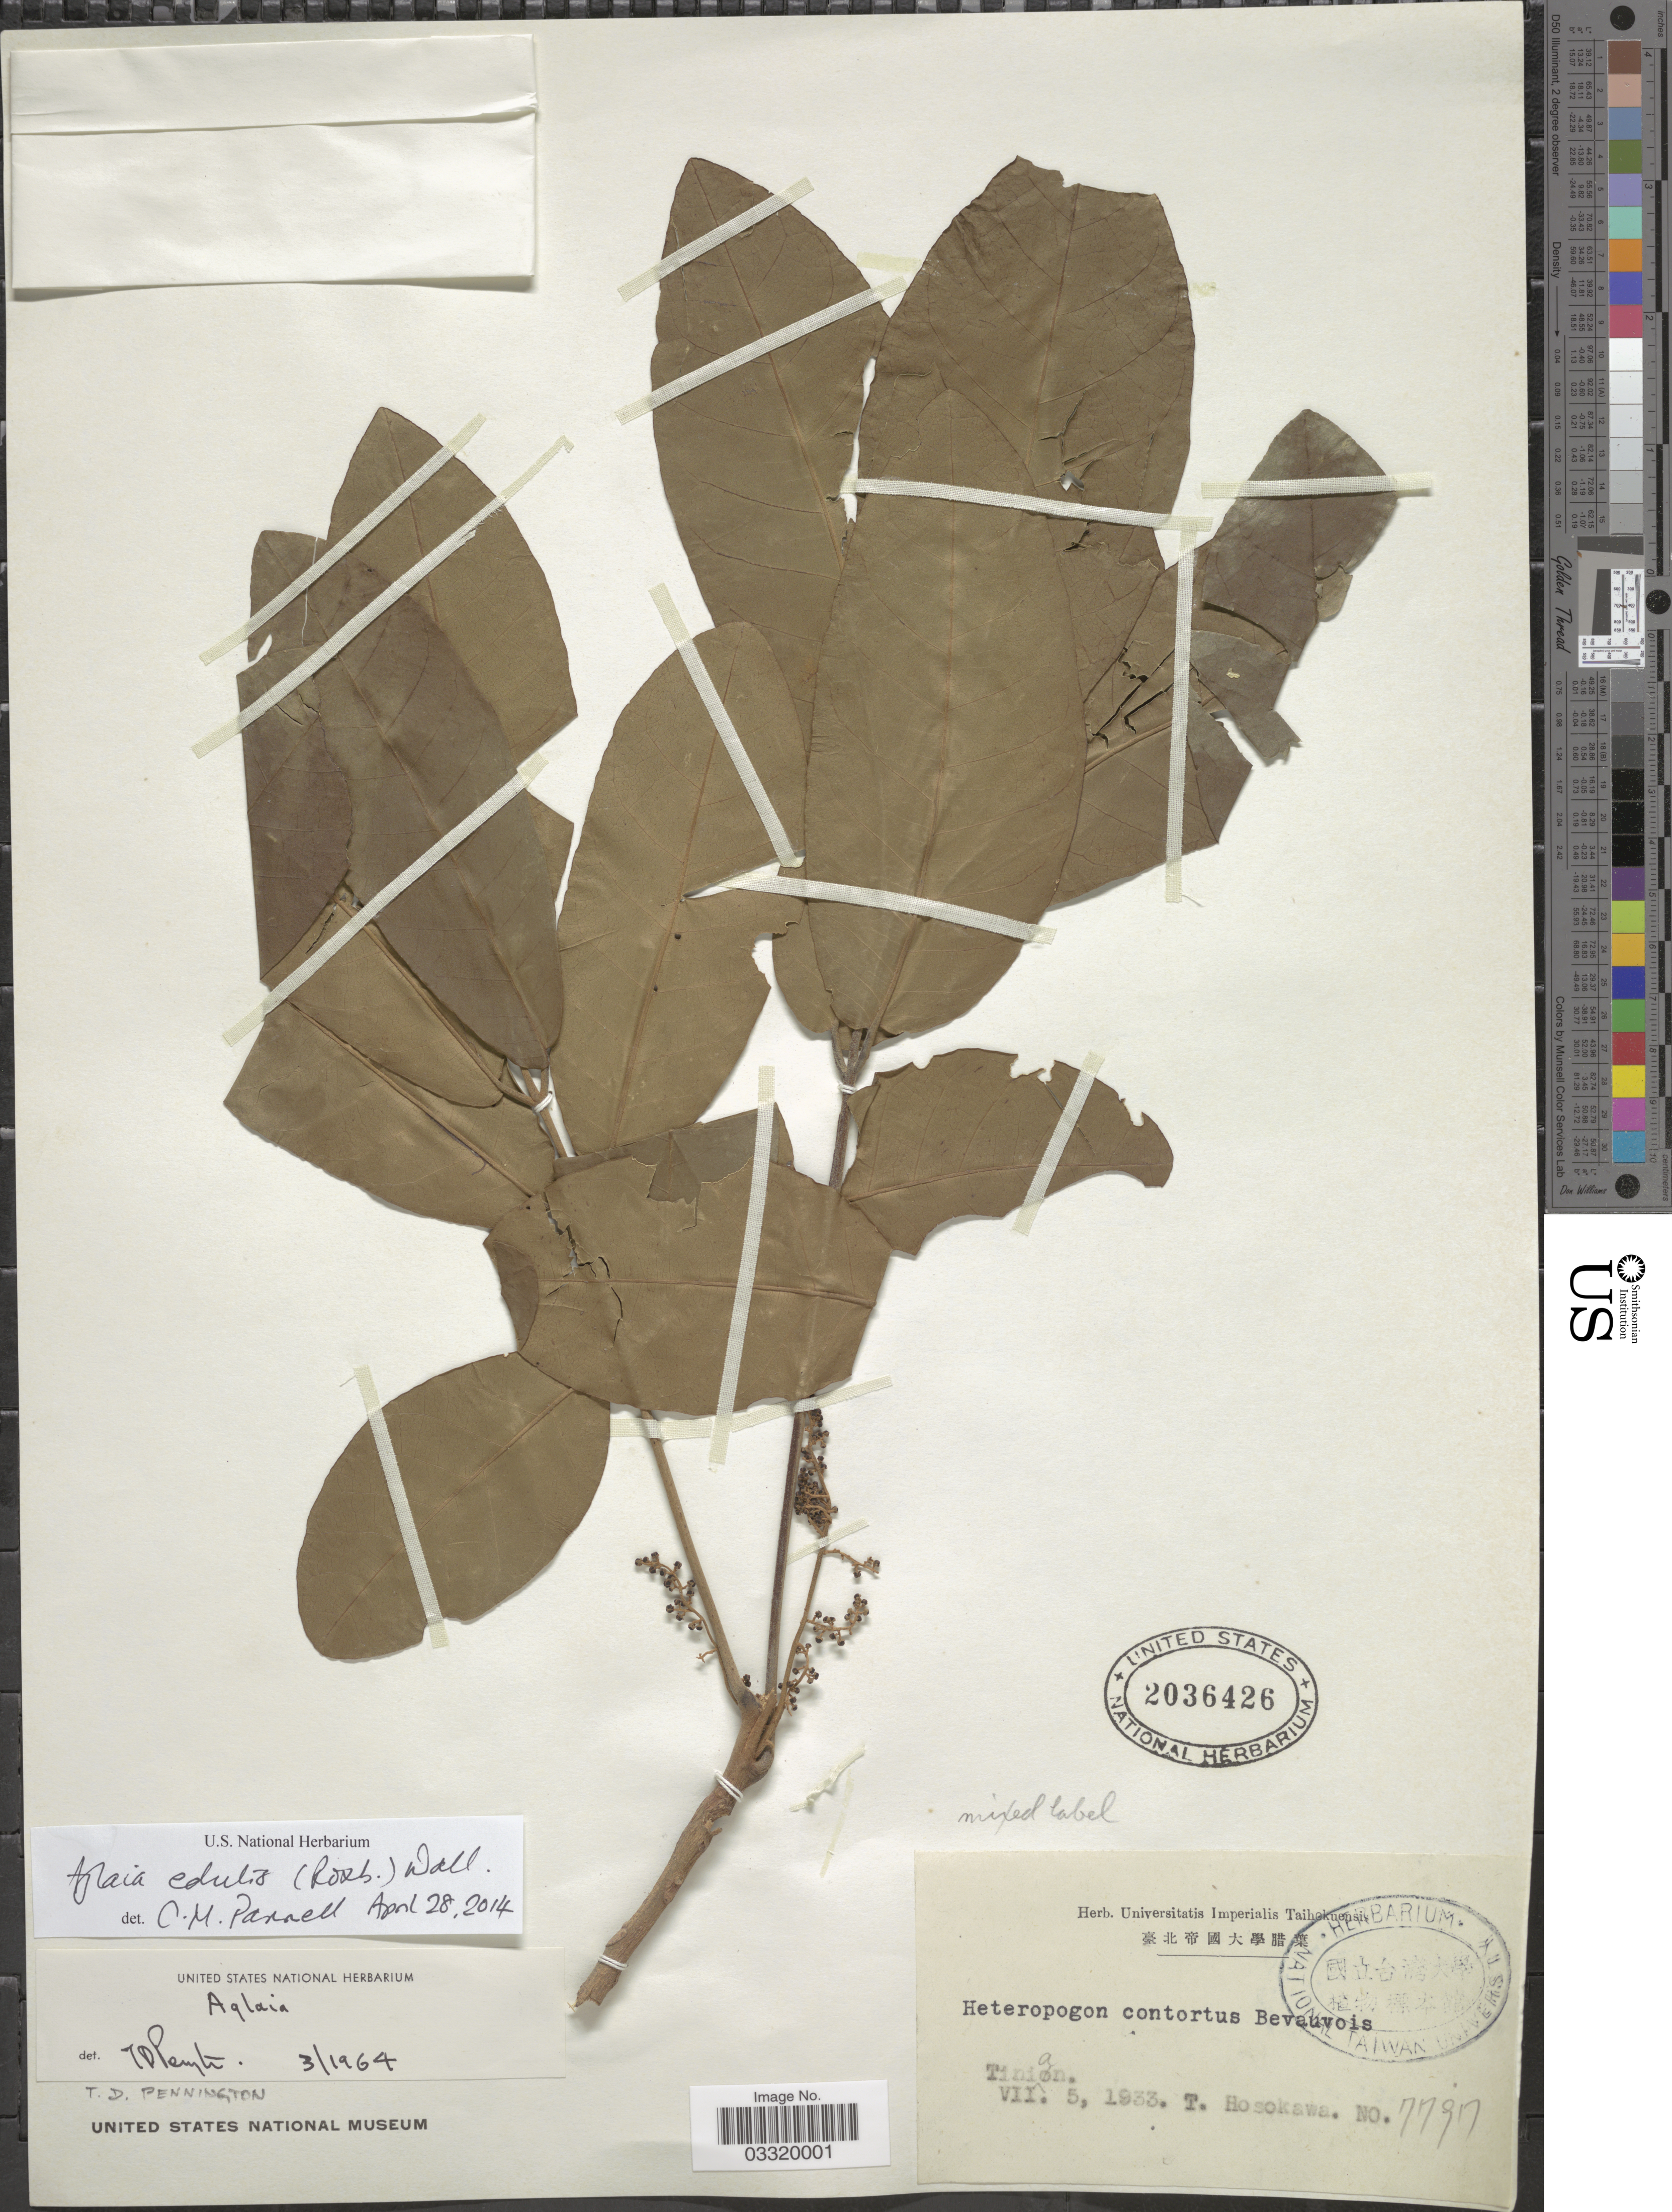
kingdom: Plantae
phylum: Tracheophyta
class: Magnoliopsida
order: Sapindales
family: Meliaceae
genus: Aglaia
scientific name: Aglaia edulis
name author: (Roxb.) Wall.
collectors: T. Hosokawa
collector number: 77917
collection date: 1933-07-05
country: Northern Mariana Islands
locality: Tinian.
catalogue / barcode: US 2036426